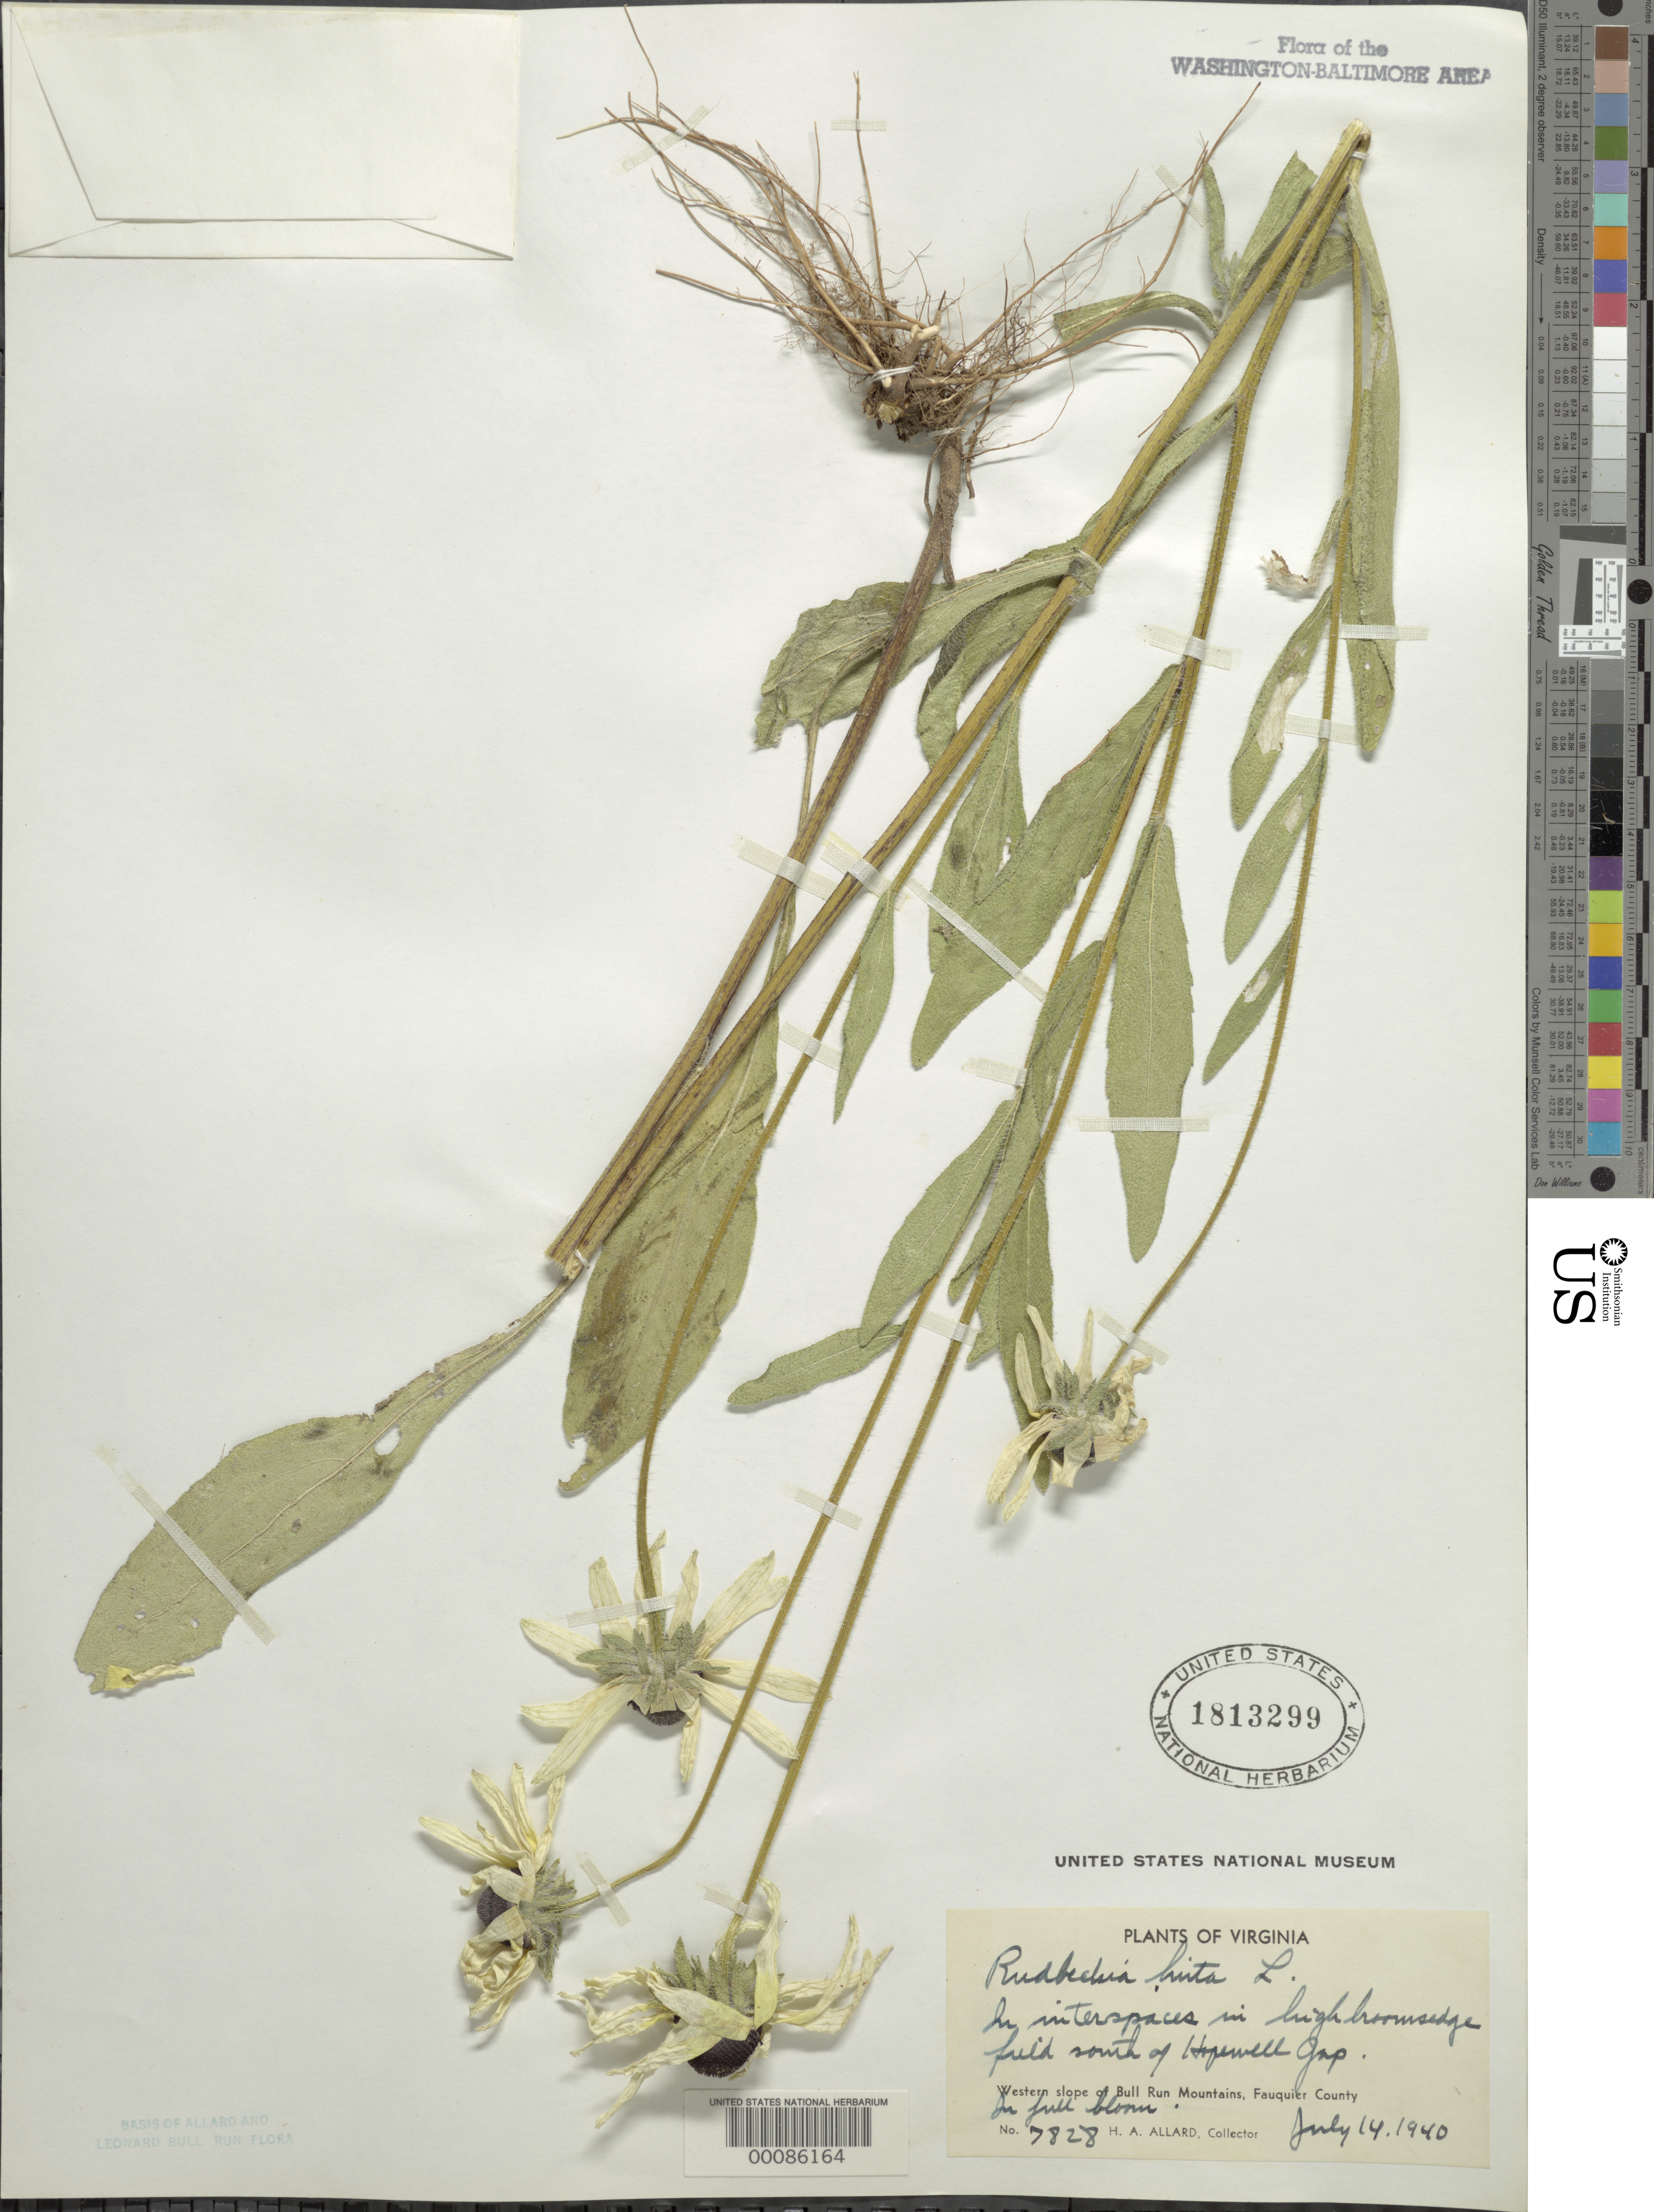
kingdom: Plantae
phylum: Tracheophyta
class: Magnoliopsida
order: Asterales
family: Asteraceae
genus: Rudbeckia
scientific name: Rudbeckia hirta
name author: L.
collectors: H. A. Allard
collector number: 7828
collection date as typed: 14 Jul 1940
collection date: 1940-07-14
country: United States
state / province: Virginia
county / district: Fauquier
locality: South of Hopewell Gap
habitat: Field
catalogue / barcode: US 1813299